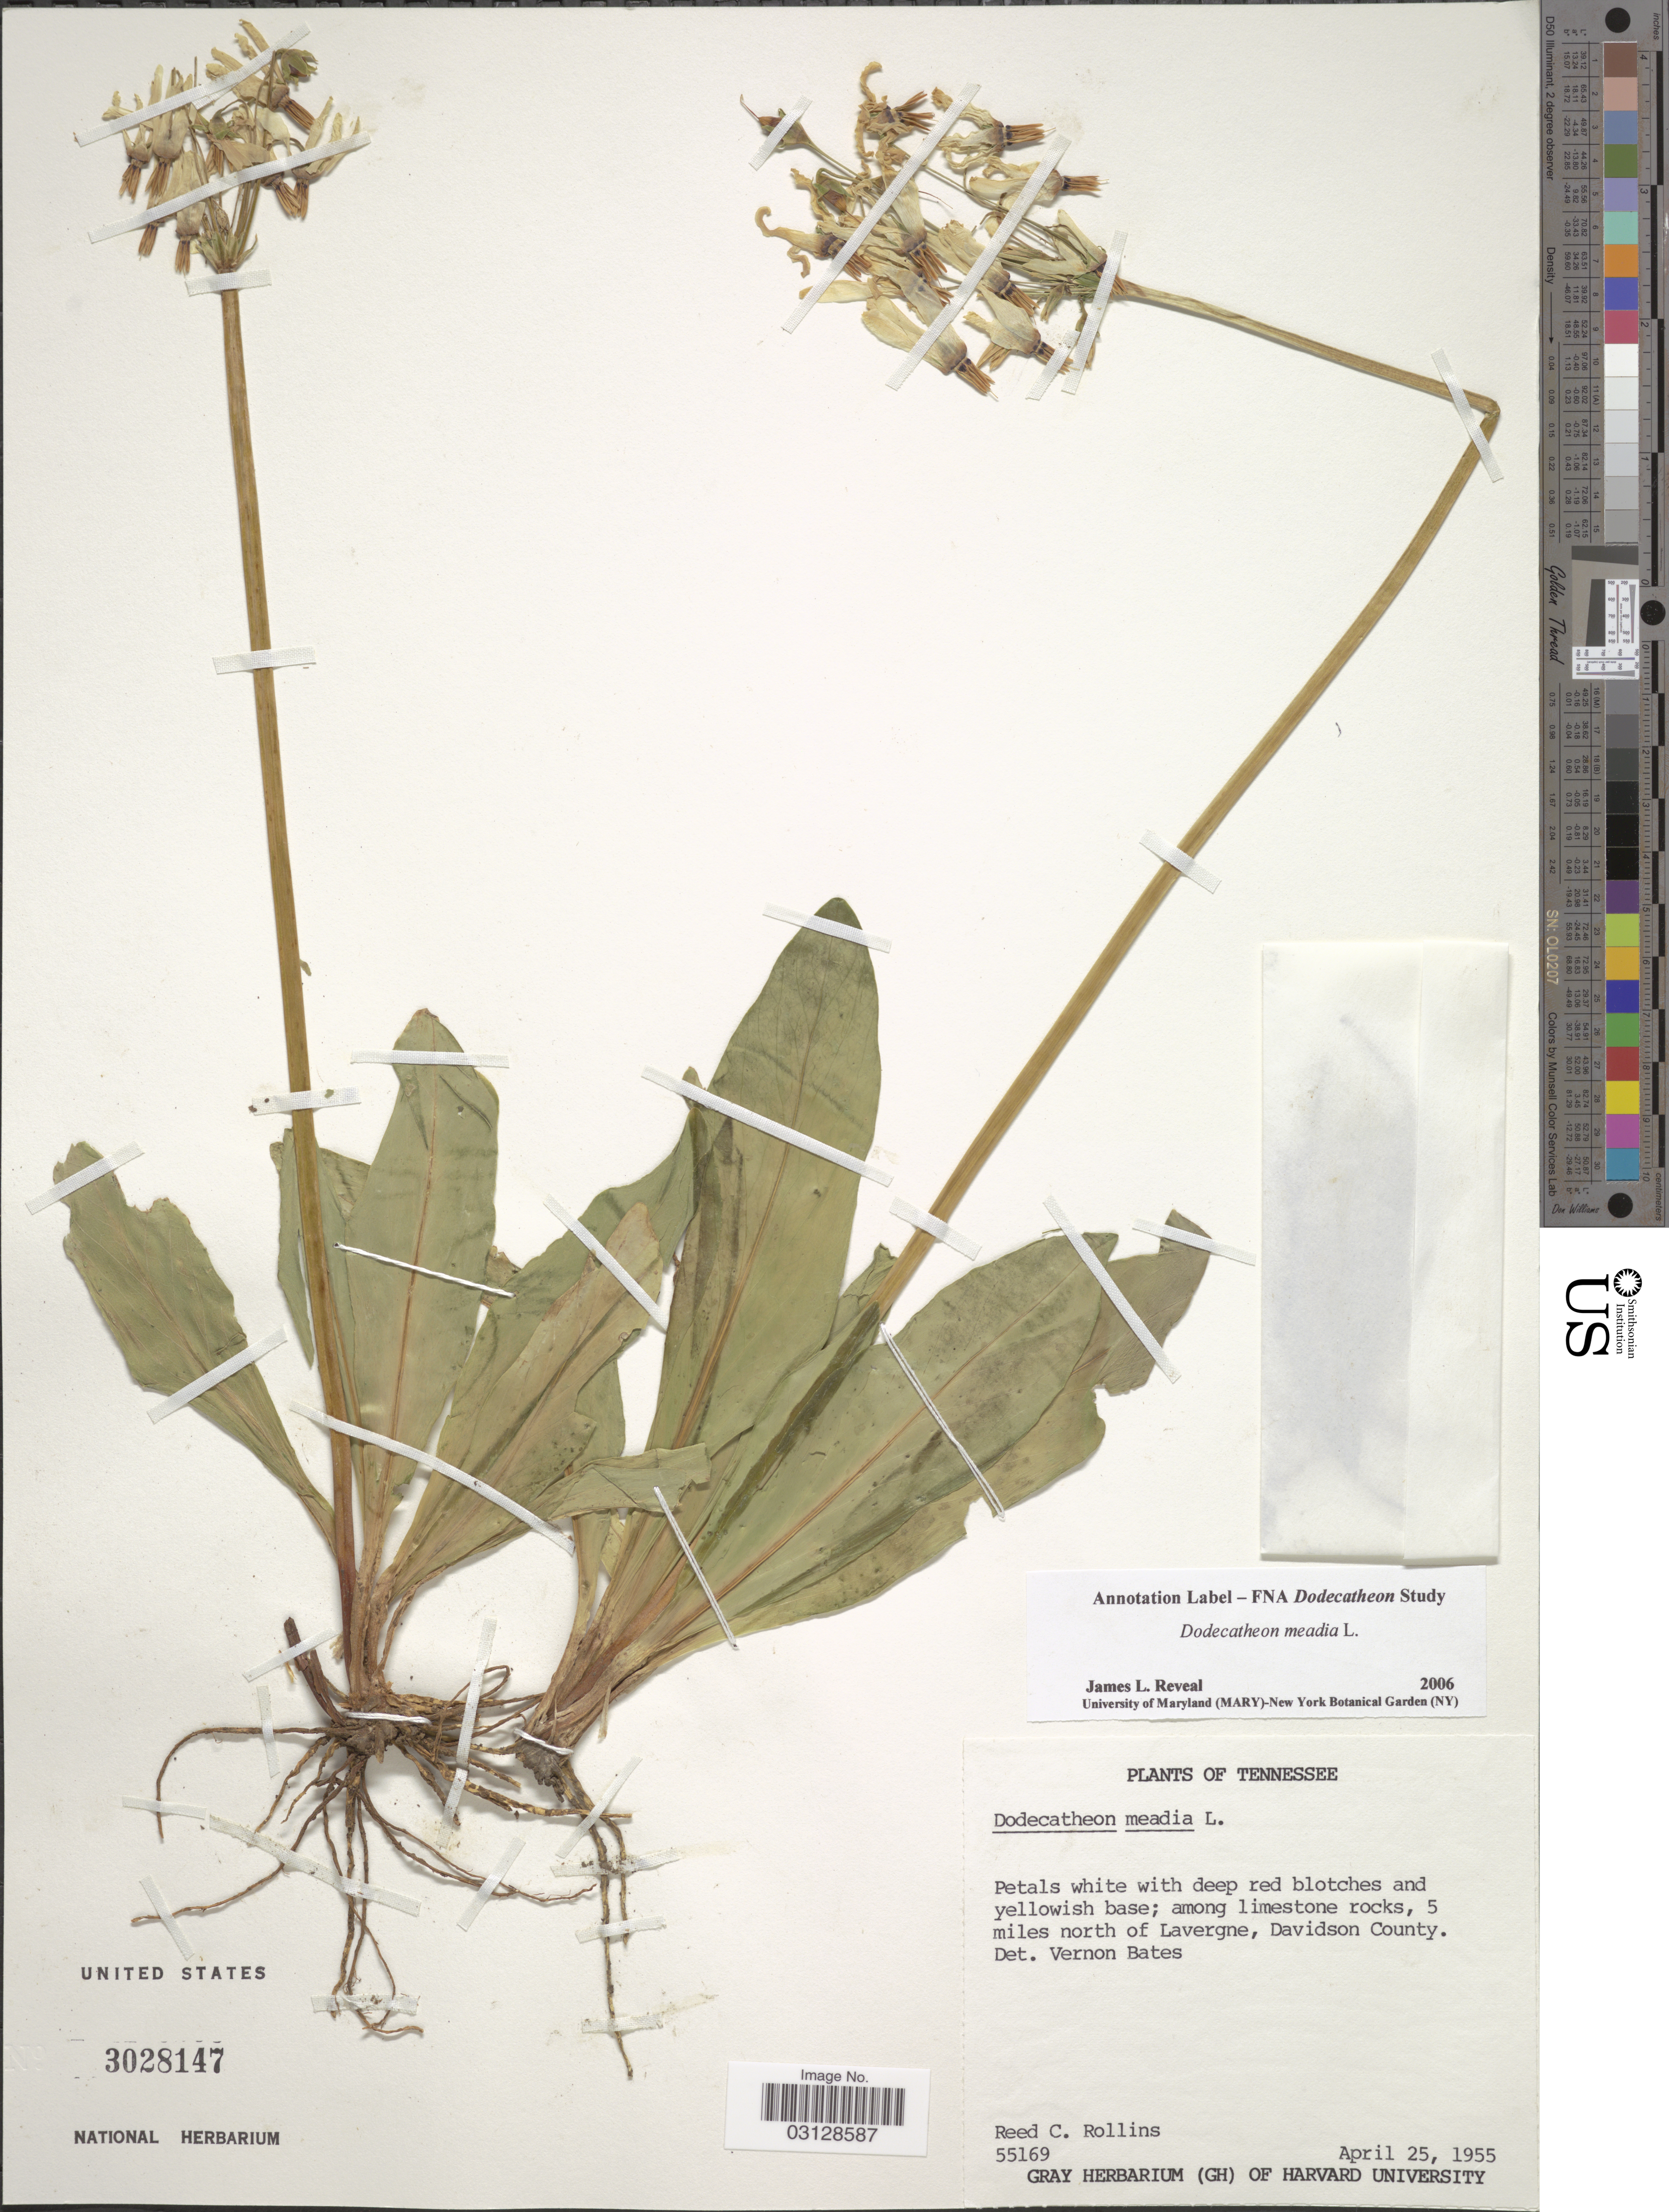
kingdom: Plantae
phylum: Tracheophyta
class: Magnoliopsida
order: Ericales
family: Primulaceae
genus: Dodecatheon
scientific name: Dodecatheon meadia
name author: L.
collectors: R. C. Rollins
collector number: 55169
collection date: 1955-04-25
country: United States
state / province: Tennessee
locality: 5 miles north of Lavergne, Davidson County.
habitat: among limestone rocks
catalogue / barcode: US 3028147